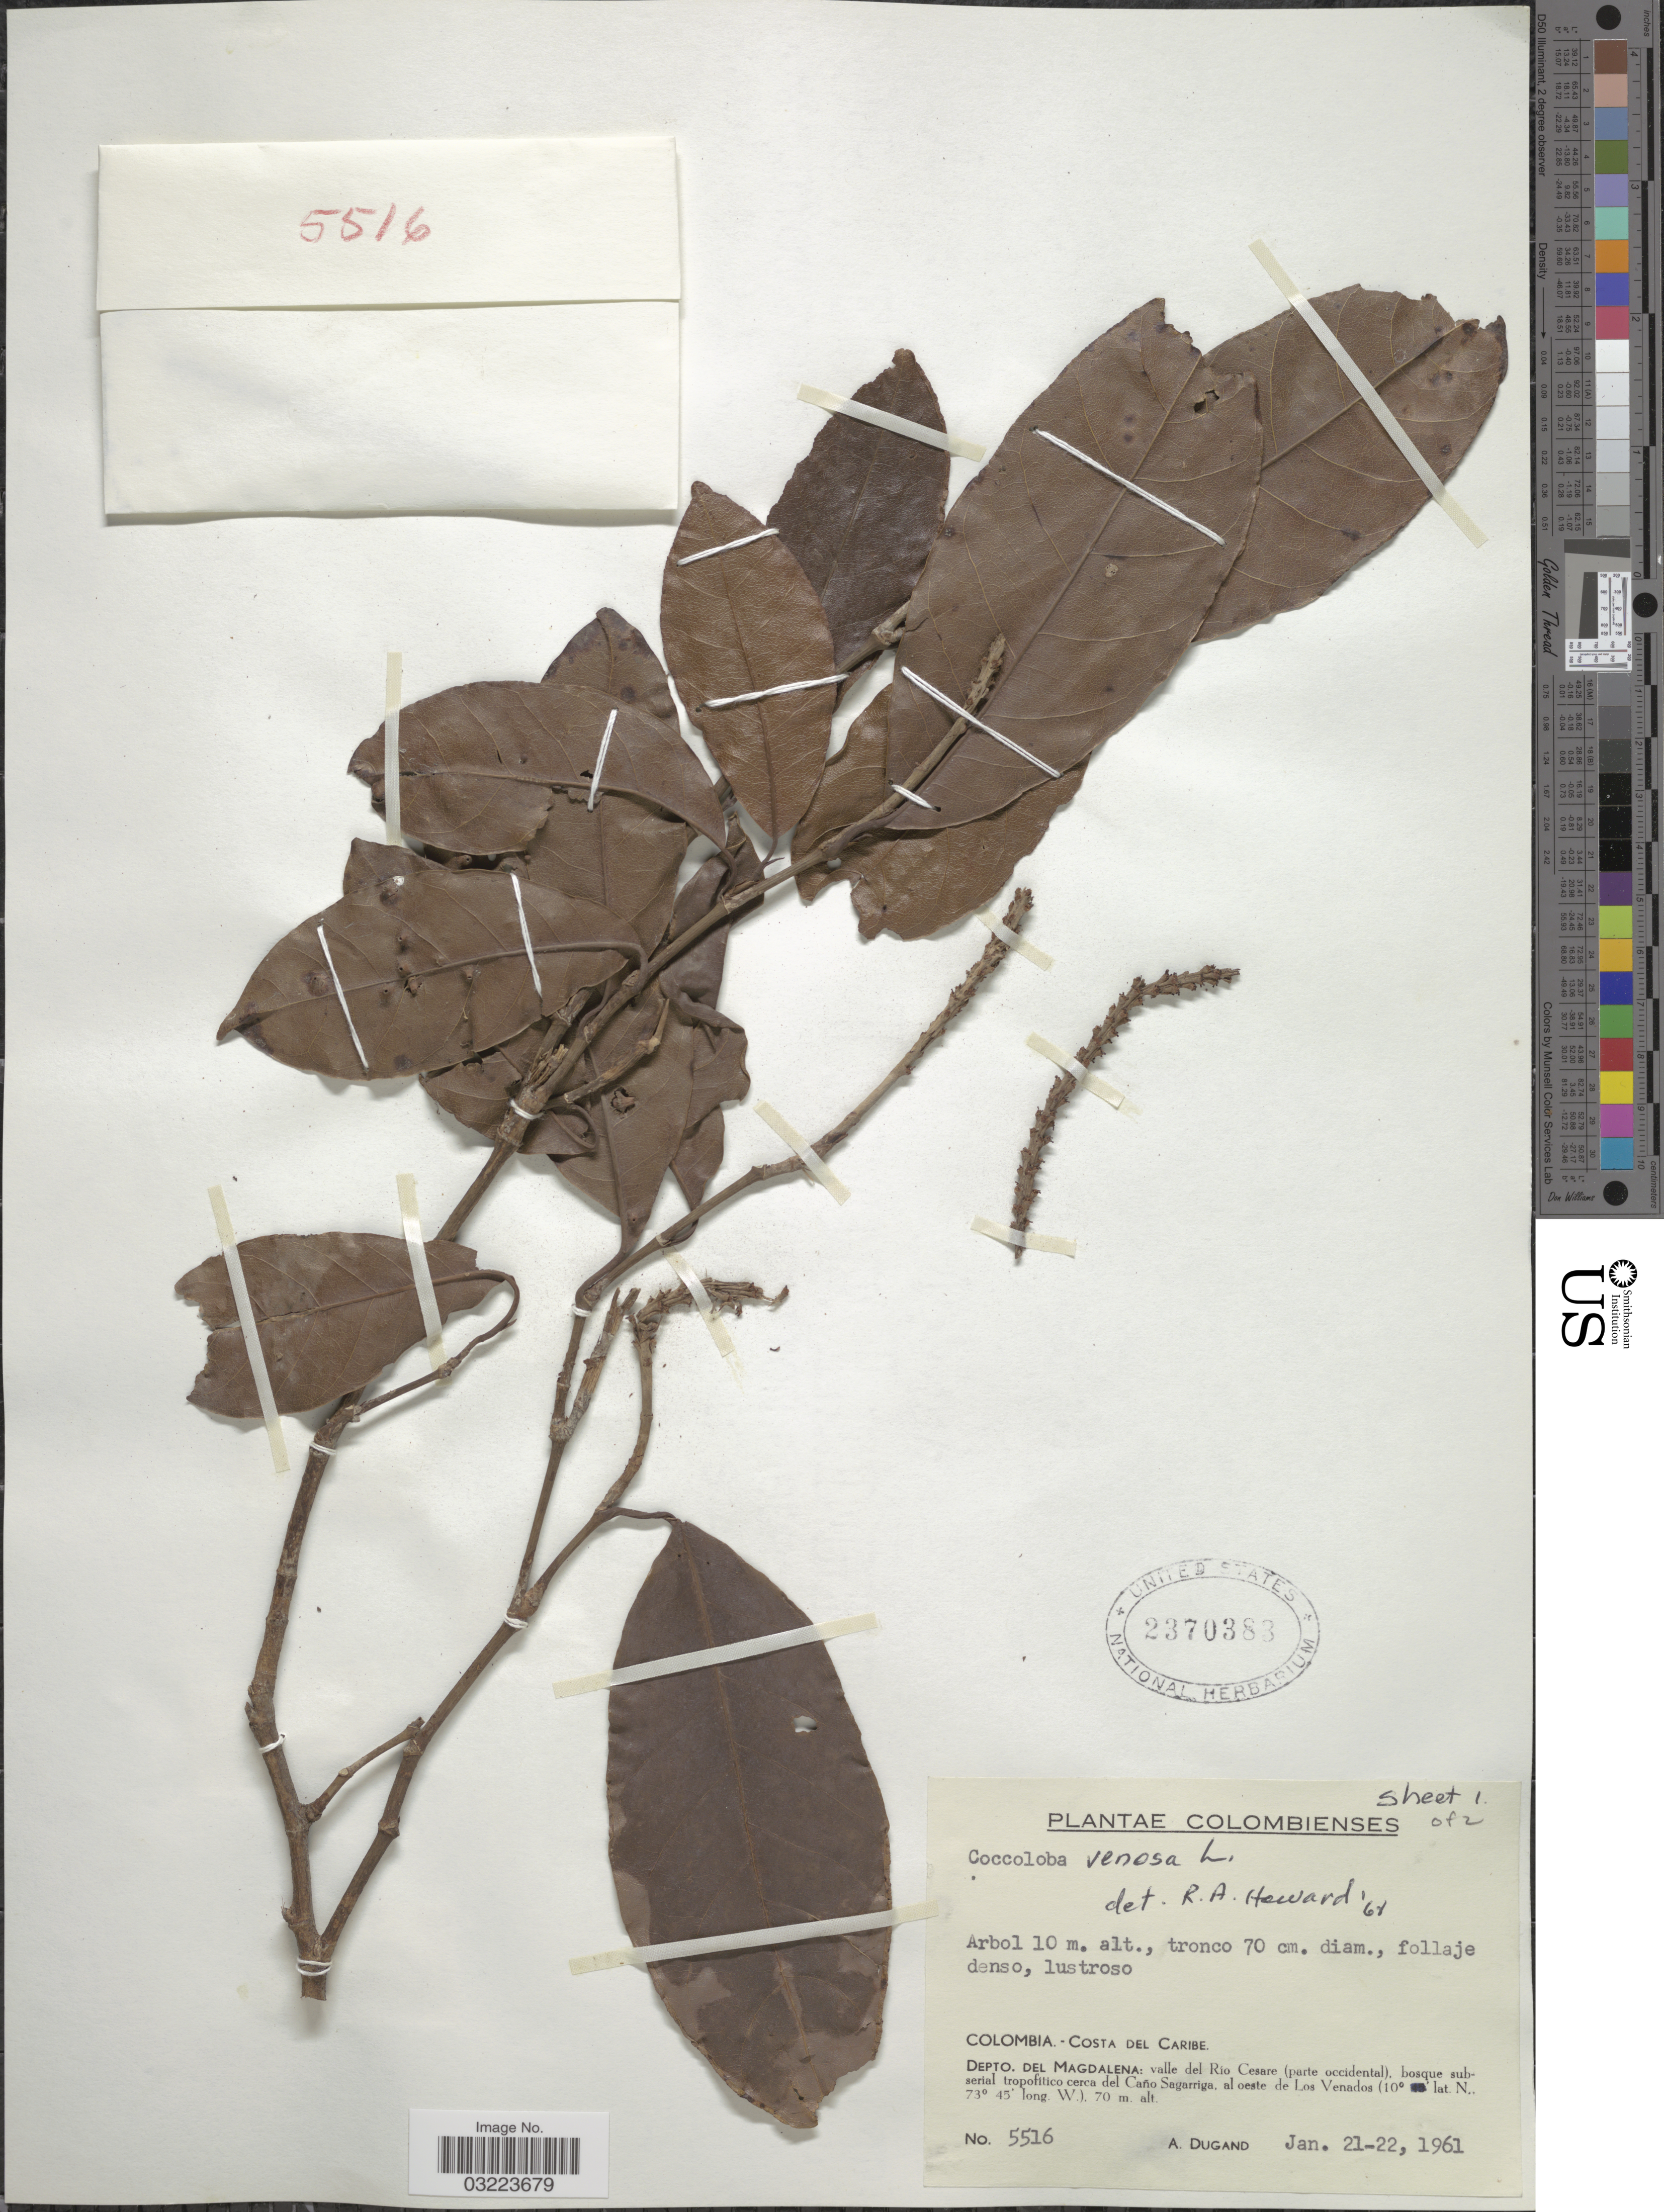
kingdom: Plantae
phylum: Tracheophyta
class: Magnoliopsida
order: Caryophyllales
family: Polygonaceae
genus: Coccoloba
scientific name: Coccoloba venosa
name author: L.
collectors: A. Dugand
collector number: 5516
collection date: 1961-01-21/1961-01-22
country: Colombia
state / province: Magdalena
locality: Colombia. - Costa del Caribe. Depto. Del Magdalena: valle del Río Cesare (parte occidental), bosque subserial tropofitico cerca del Caño Sagarriga, al oeste de Los Venados.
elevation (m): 70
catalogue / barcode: US 2370383